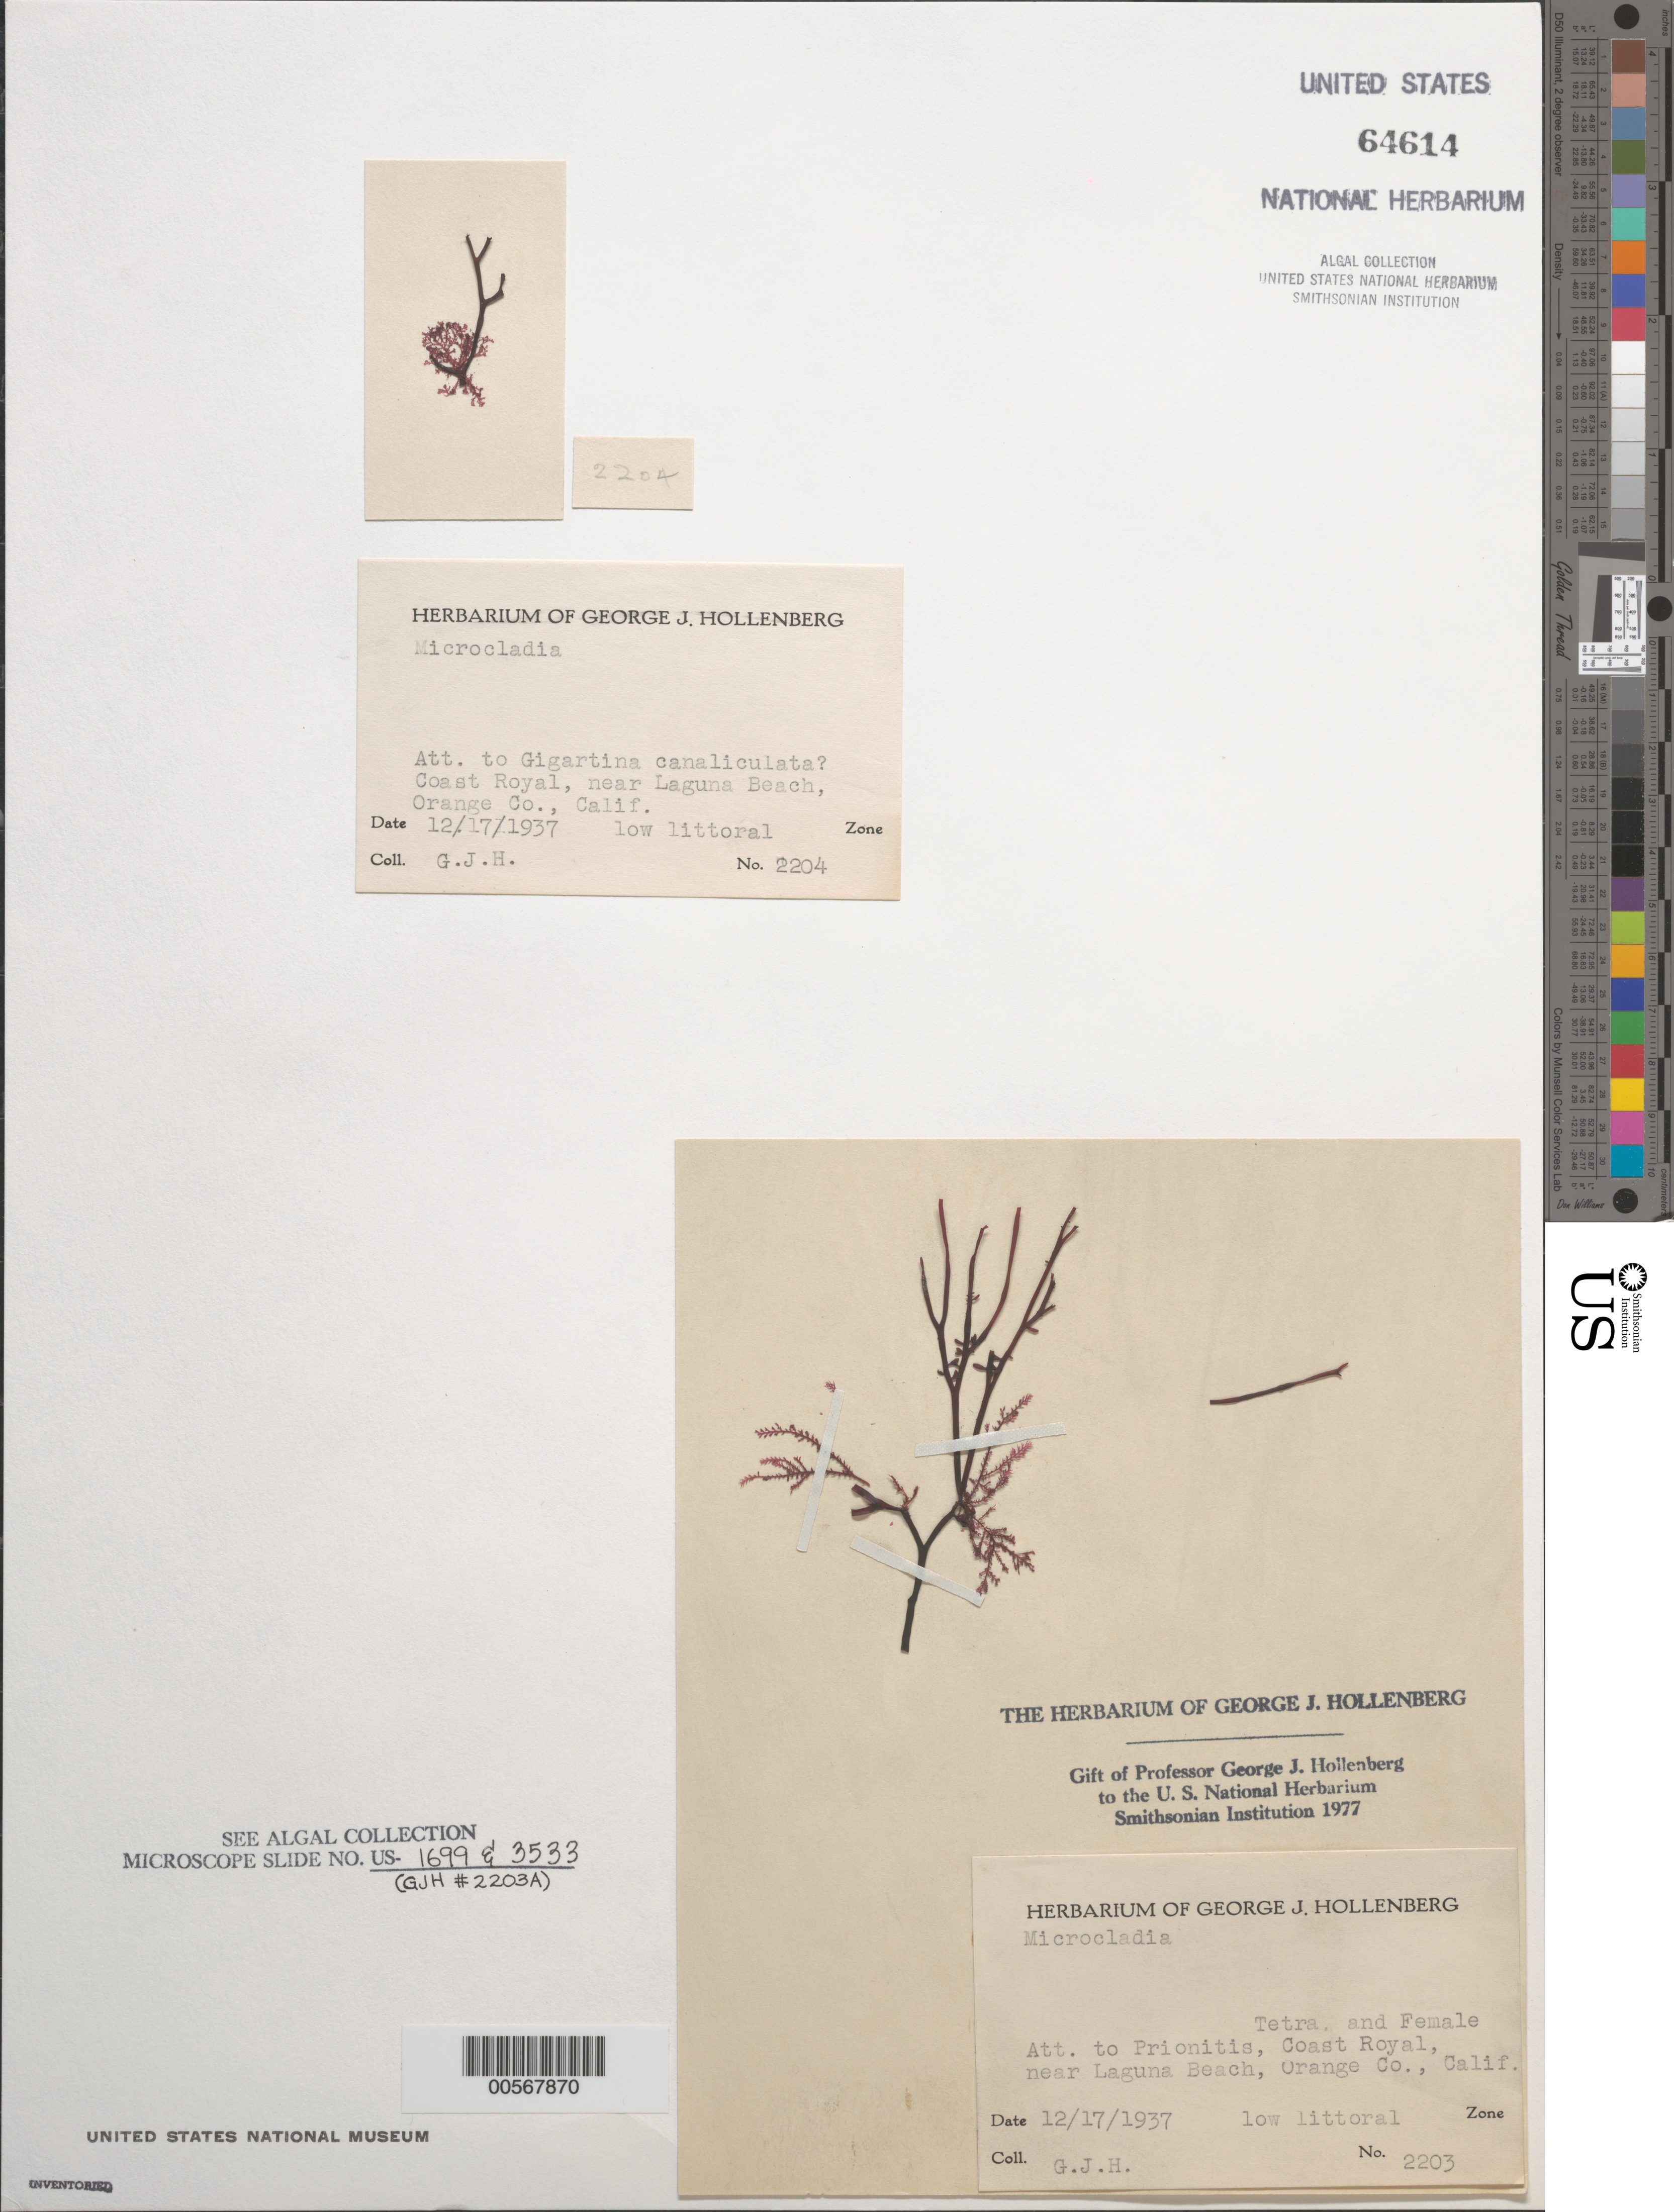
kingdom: Plantae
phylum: Rhodophyta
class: Florideophyceae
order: Ceramiales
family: Ceramiaceae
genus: Microcladia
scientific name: Microcladia sp.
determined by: Hollenberg, George J.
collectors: G. Hollenberg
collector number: GJH 2203 & GJH 2204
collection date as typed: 17 Dec 1937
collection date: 1937-12-17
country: United States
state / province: California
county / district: Orange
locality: Coast Royal, near Laguna Beach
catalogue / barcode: US 64614